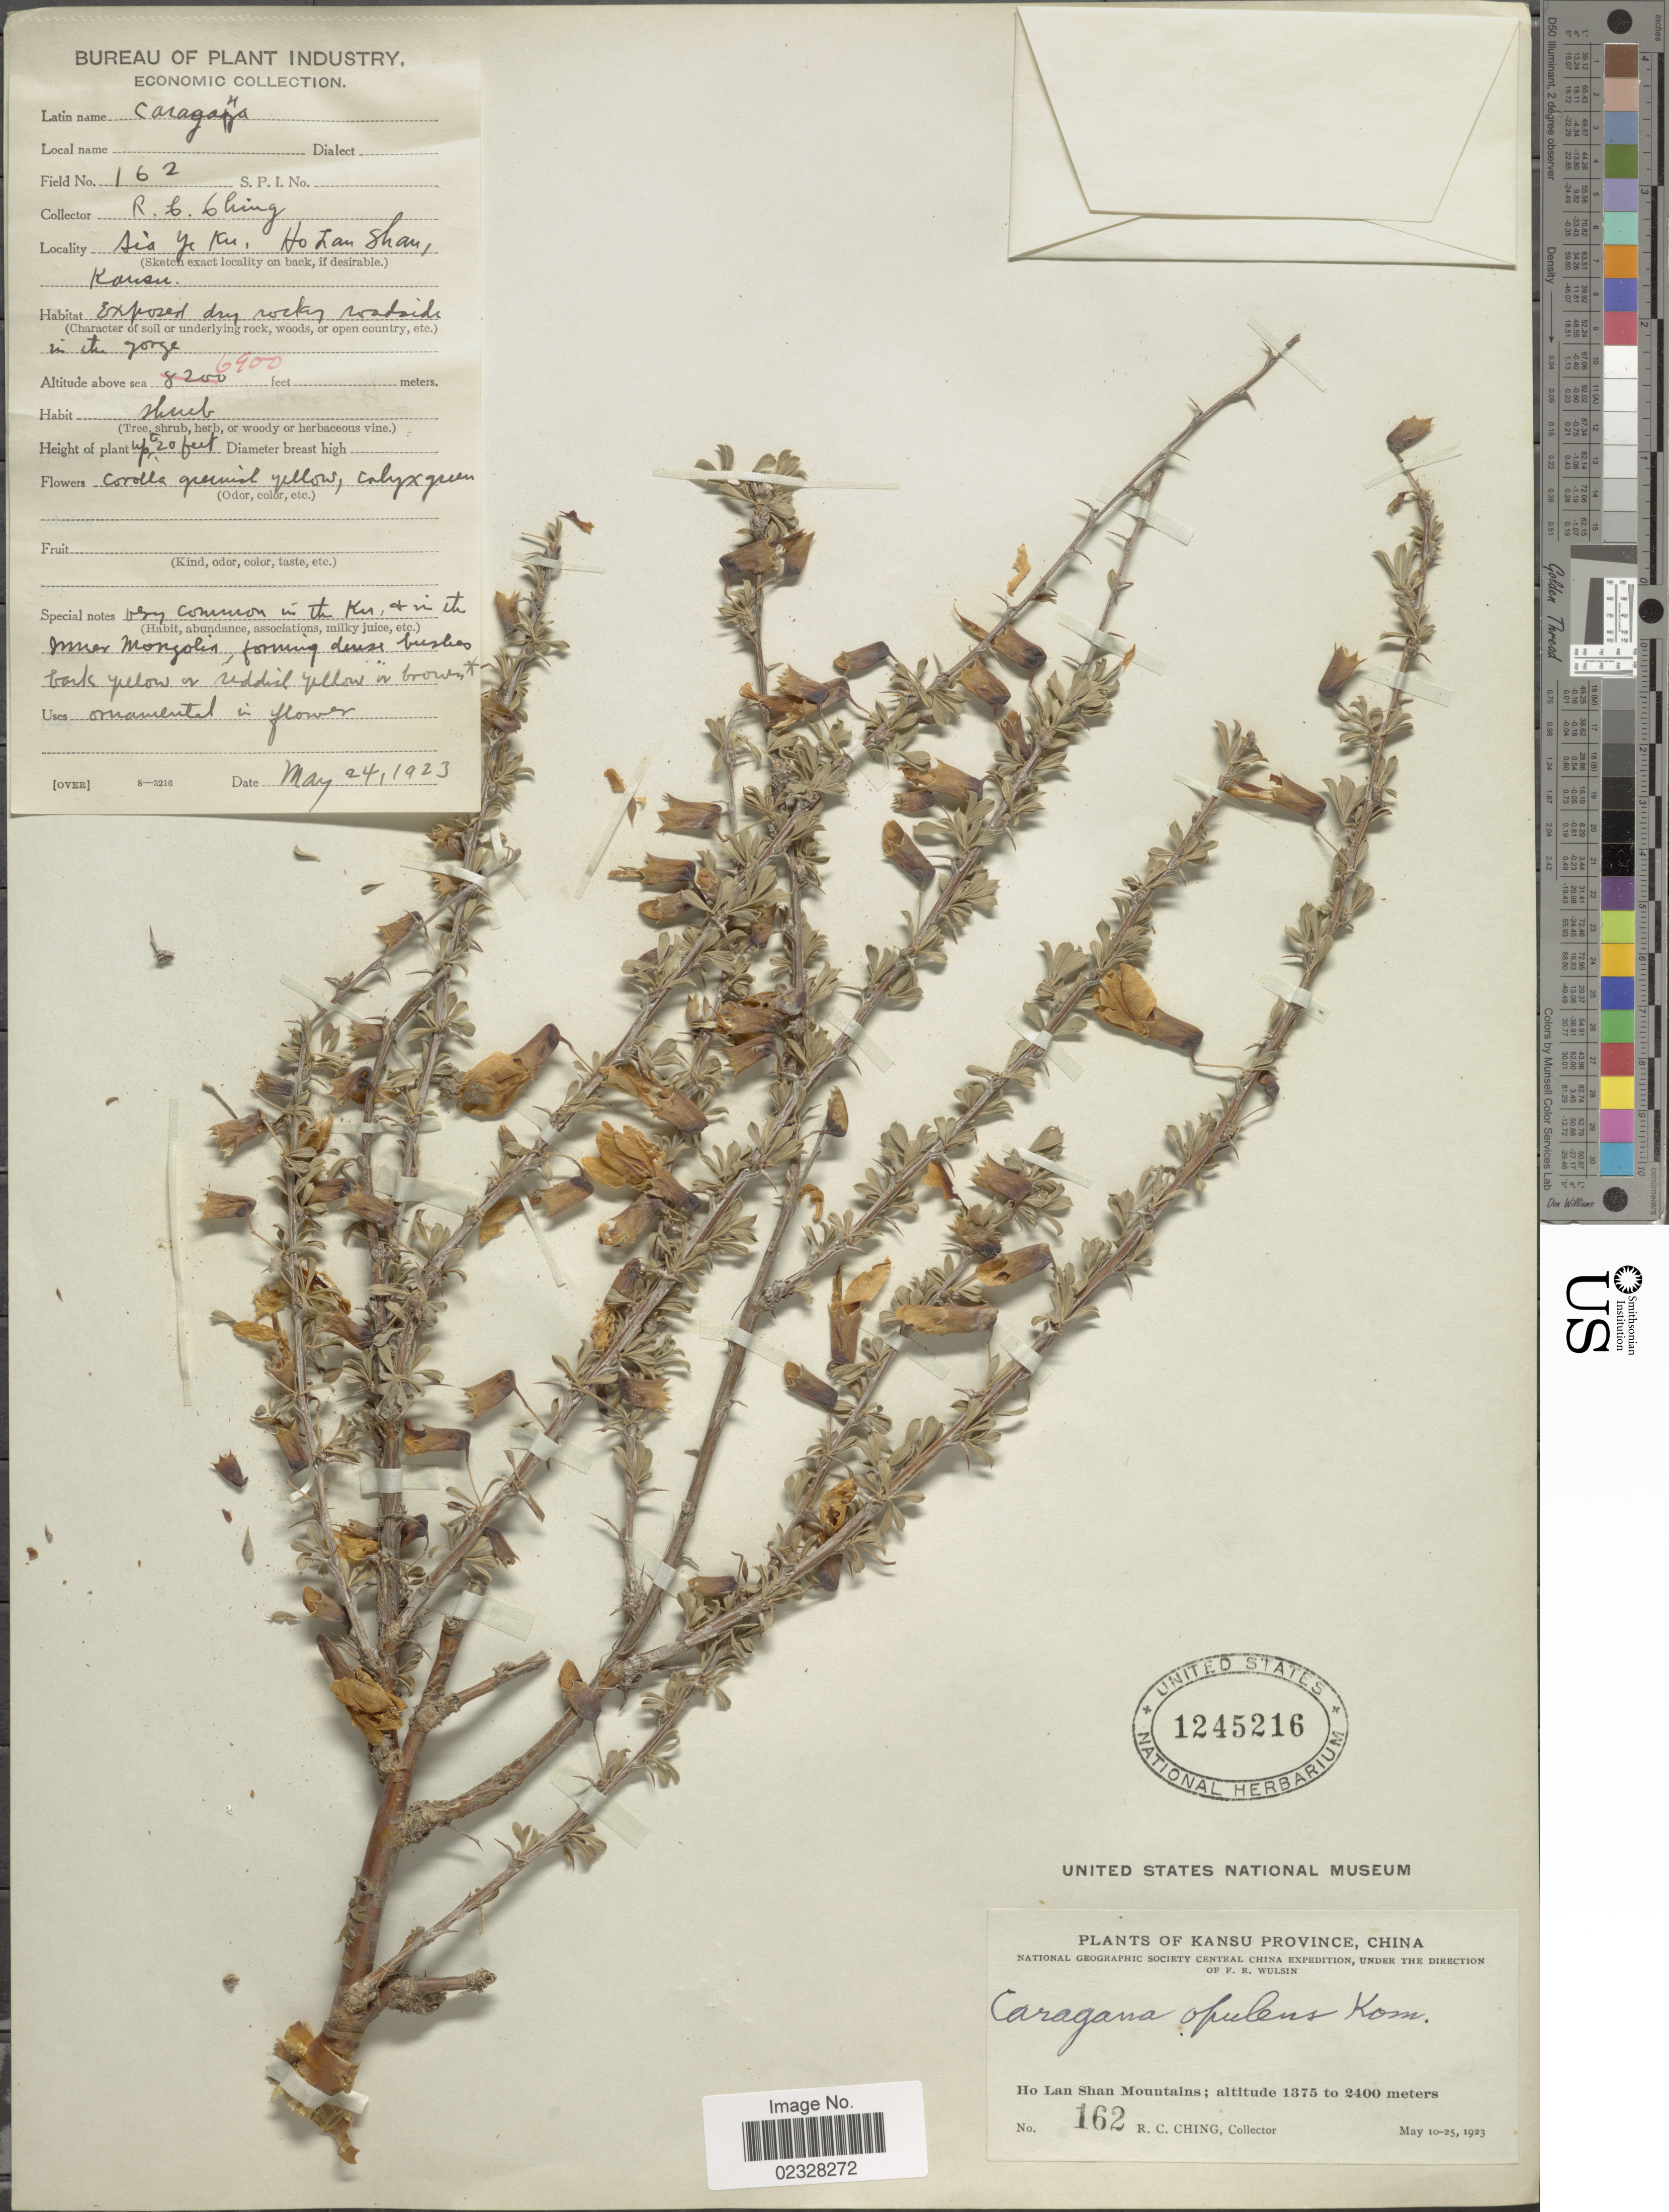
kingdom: Plantae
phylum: Tracheophyta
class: Magnoliopsida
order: Fabales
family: Fabaceae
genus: Caragana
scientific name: Caragana opulens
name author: Kom.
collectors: R. C. Ching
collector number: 162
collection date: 1923-05-24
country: China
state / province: Gansu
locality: Kansu Province, Ho Lan Shan Mountains, Sia Ye Ku [interpreted], exposed dry rocky roadside.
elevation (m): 2103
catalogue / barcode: US 1245216